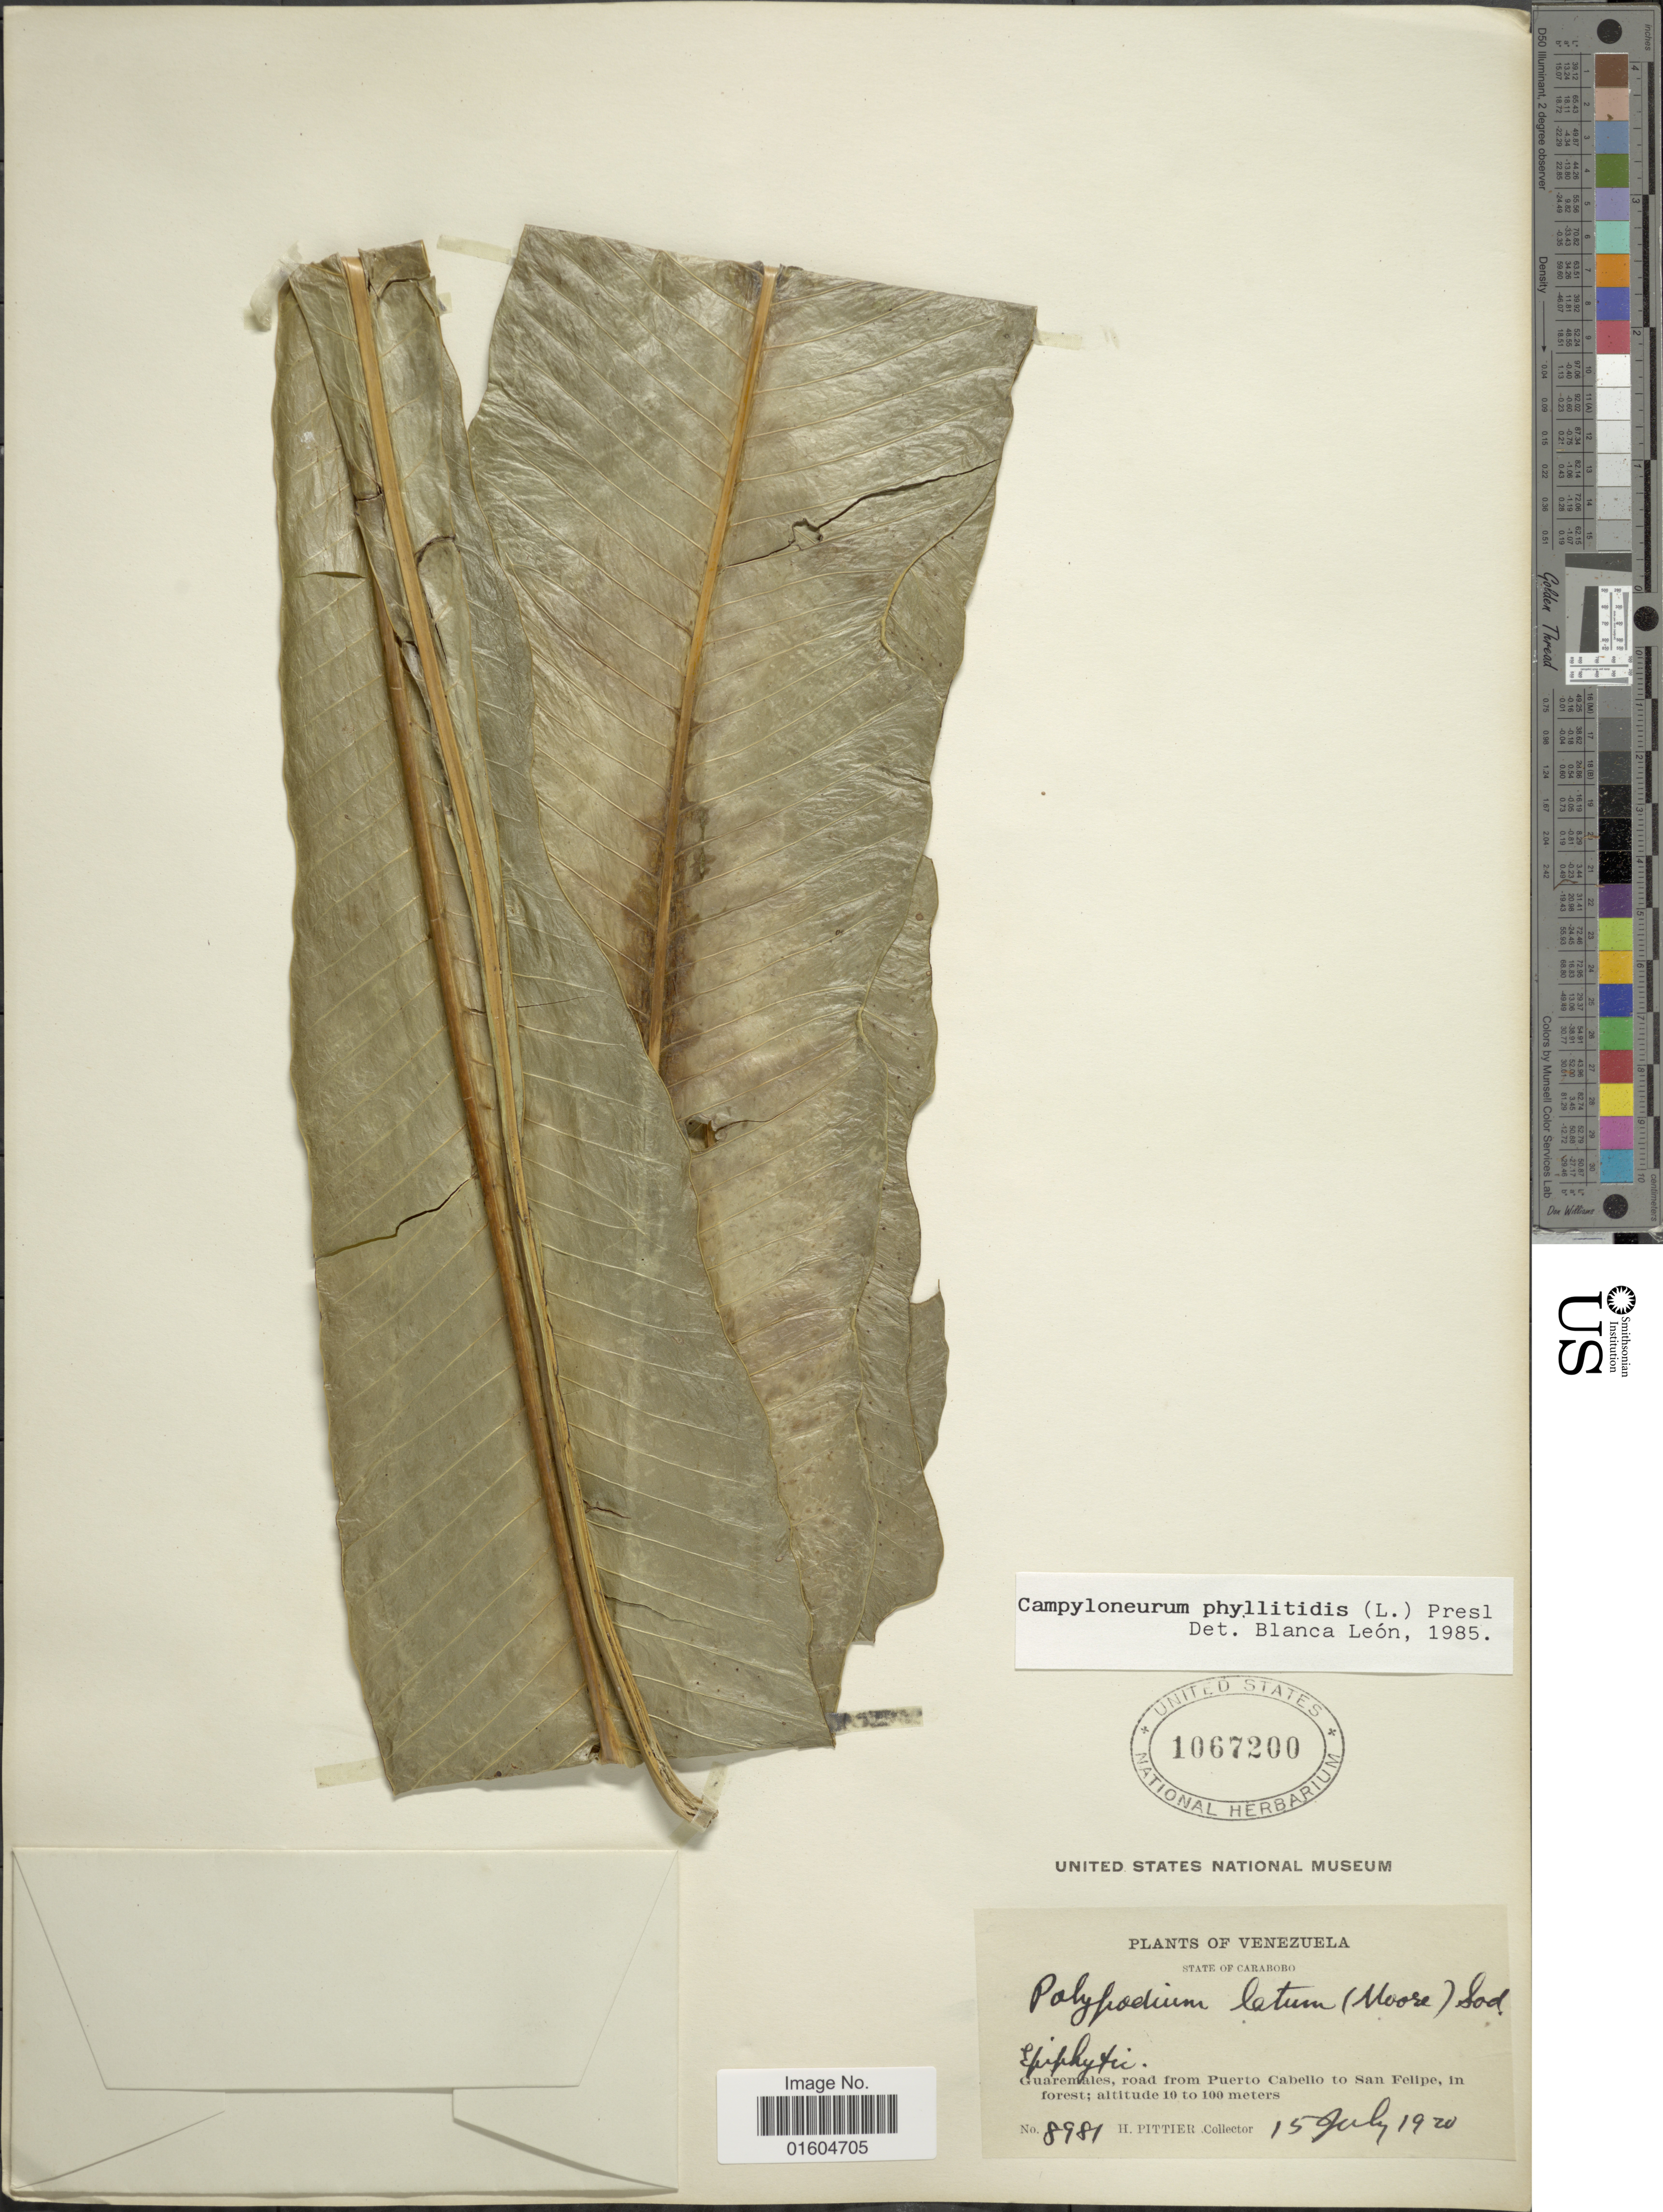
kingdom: Plantae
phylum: Tracheophyta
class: Polypodiopsida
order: Polypodiales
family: Polypodiaceae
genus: Campyloneurum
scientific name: Campyloneurum phyllitidis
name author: (L.) C. Presl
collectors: H. F. Pittier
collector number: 8981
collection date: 1920-07-15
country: Venezuela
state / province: Carabobo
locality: Venezuela, State of Carabobo, Guaremales, road from Puerto Cabello to San Felipe, in forest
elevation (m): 10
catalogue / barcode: US 1067200